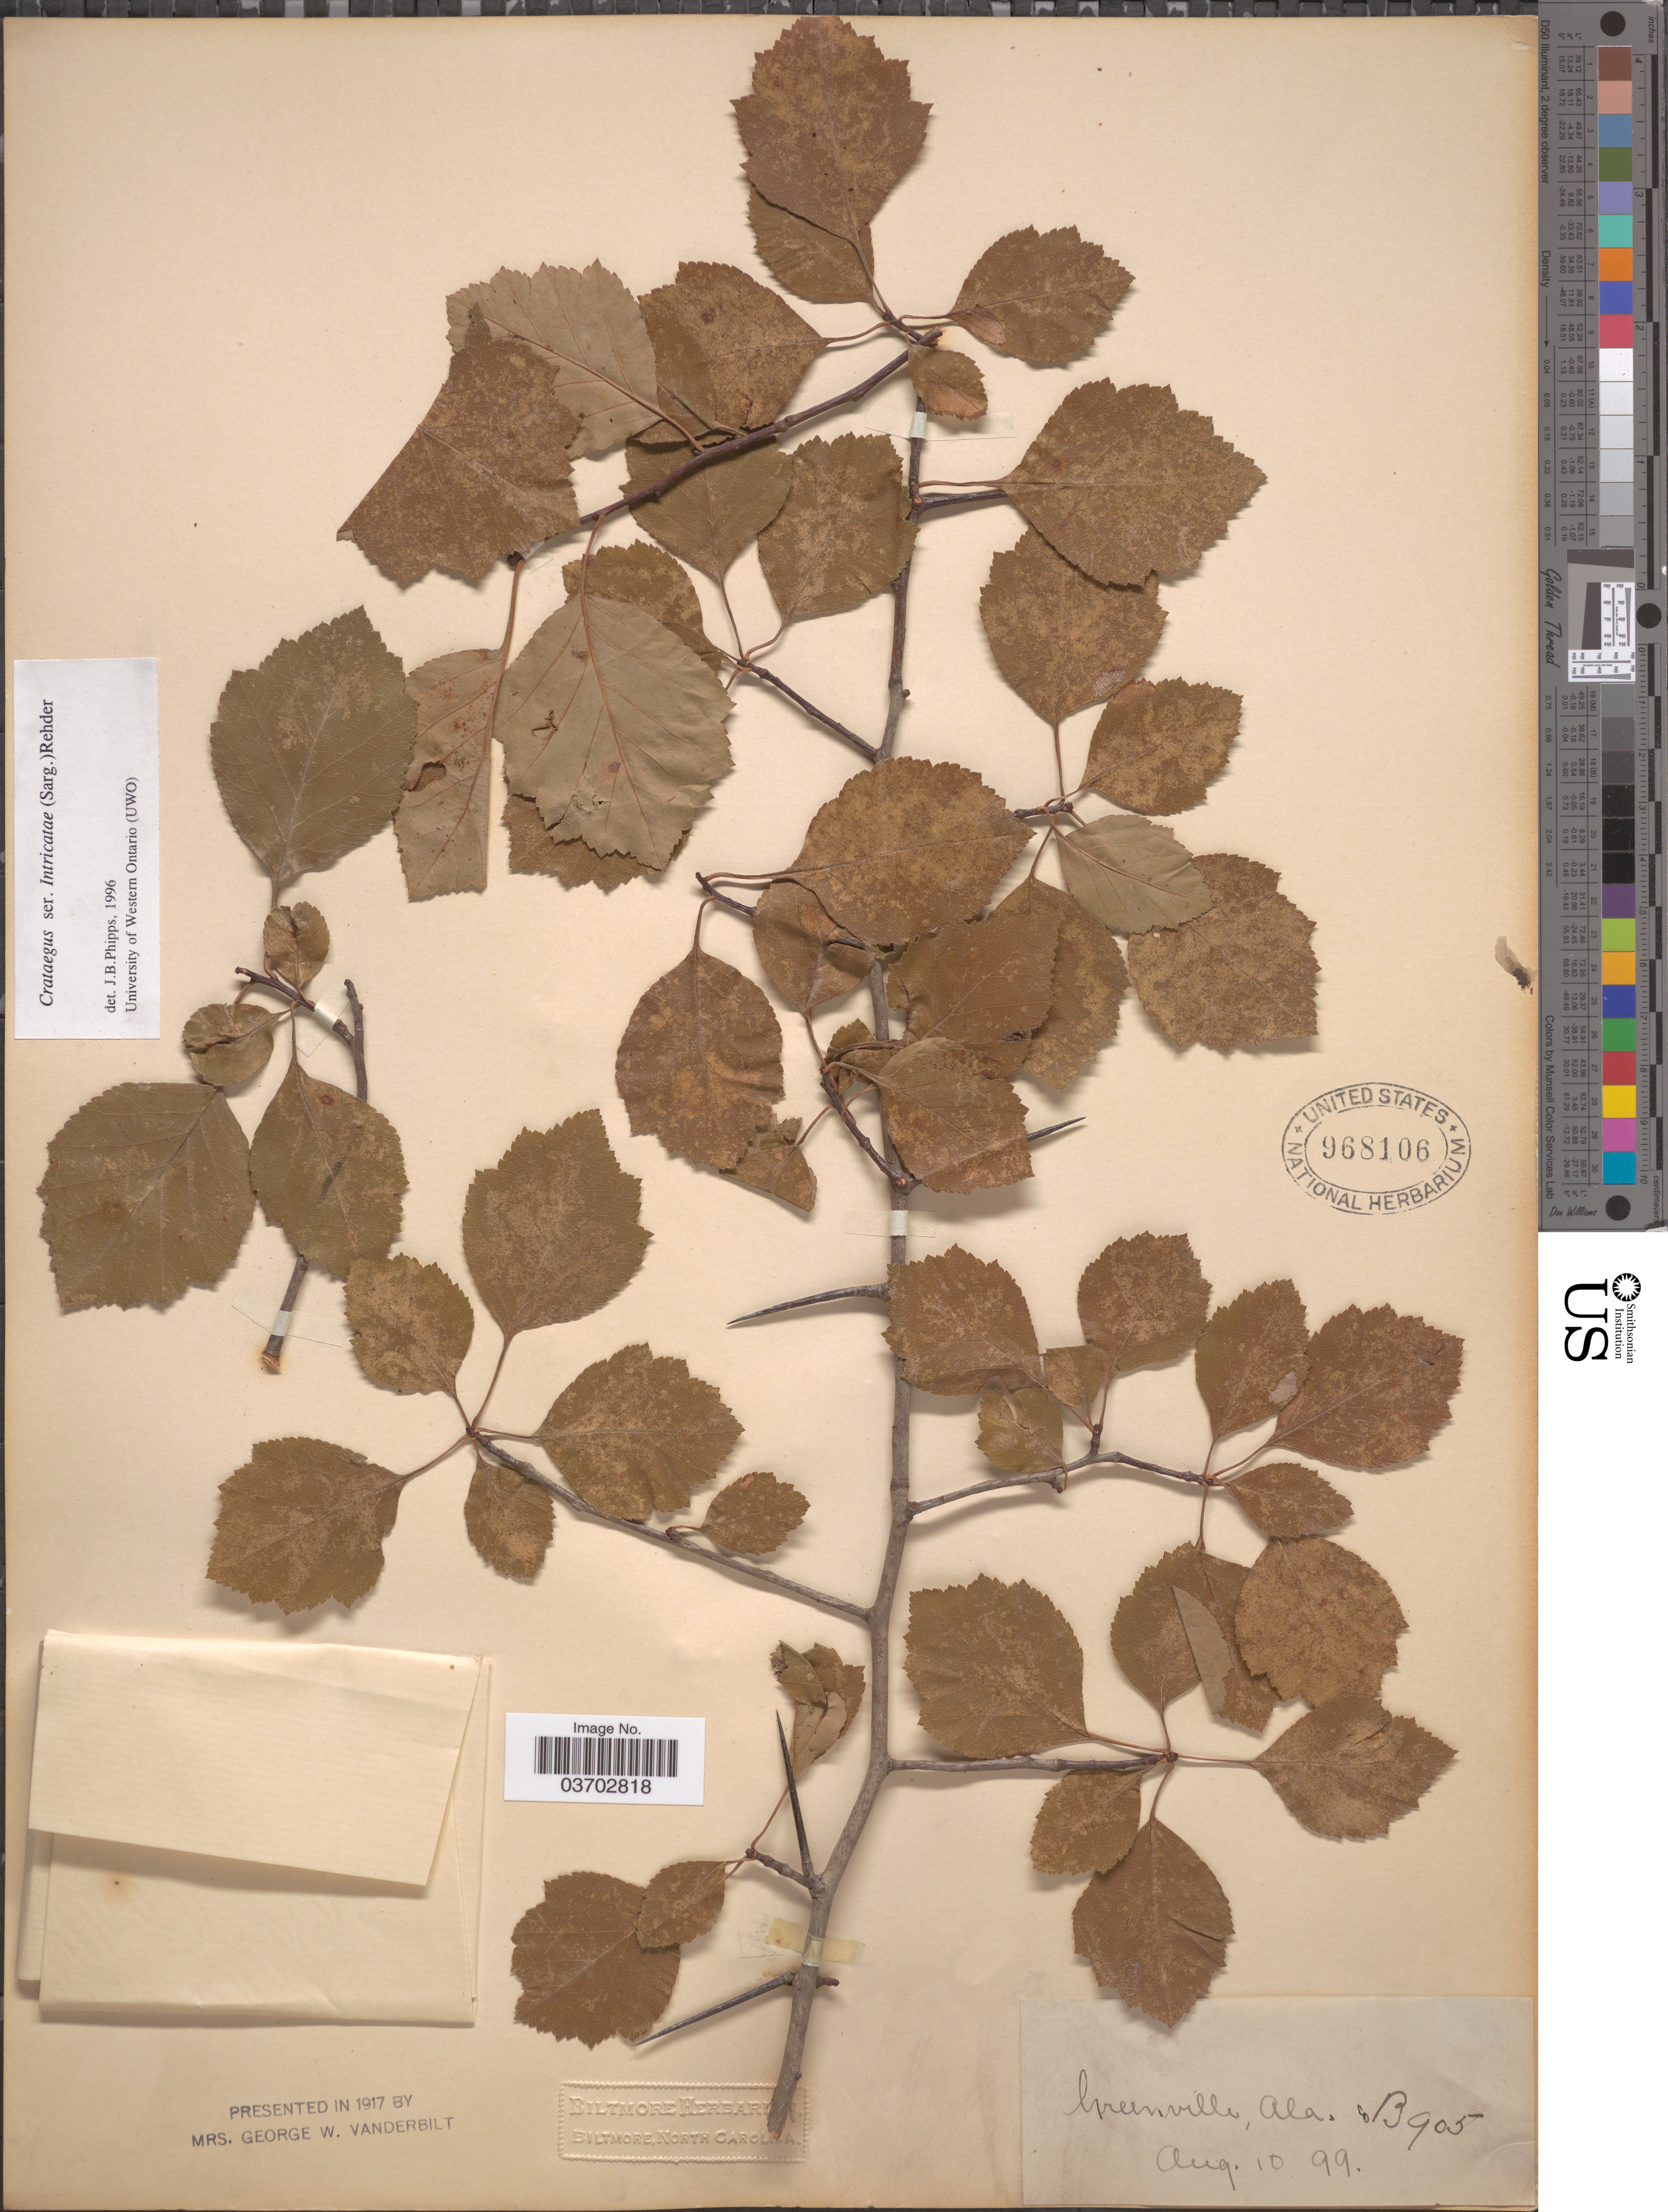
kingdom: Plantae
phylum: Tracheophyta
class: Magnoliopsida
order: Rosales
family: Rosaceae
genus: Crataegus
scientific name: Crataegus sp.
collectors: ex herb. Biltmore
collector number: B905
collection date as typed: Transcribed d/m/y: 10/8/99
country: United States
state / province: Alabama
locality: Greenville.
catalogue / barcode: US 968106